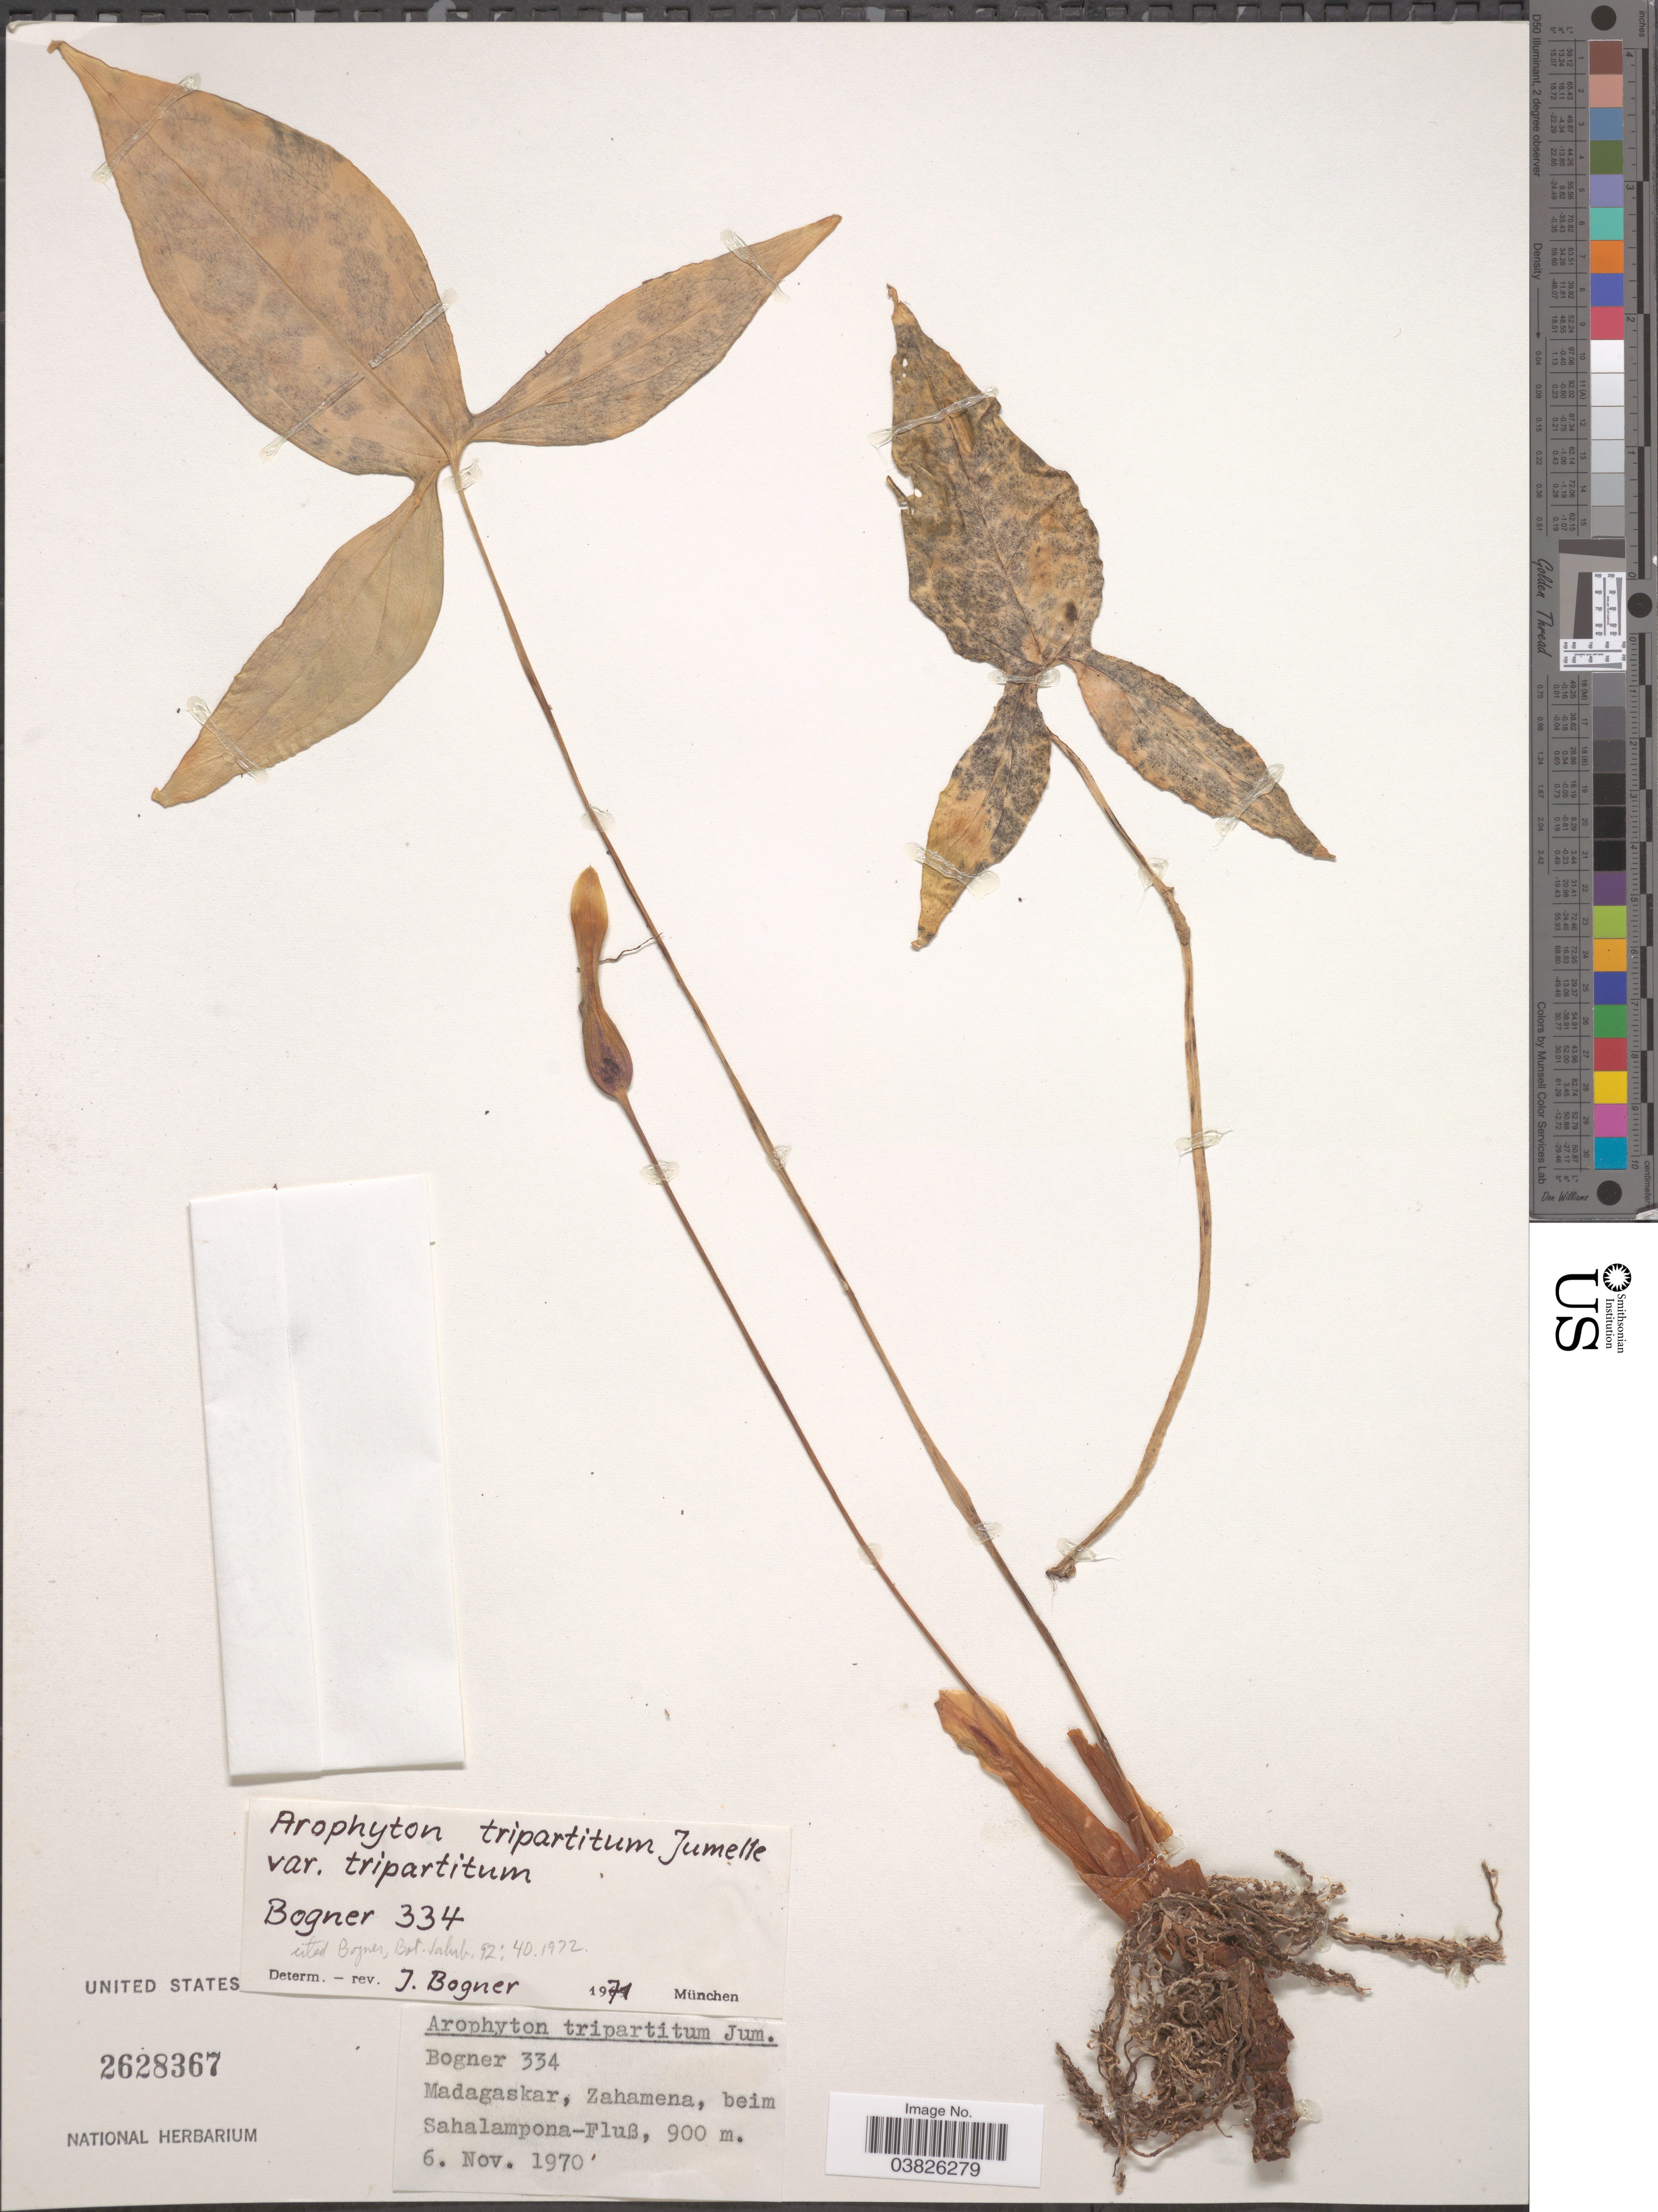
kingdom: Plantae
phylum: Tracheophyta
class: Liliopsida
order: Alismatales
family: Araceae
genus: Arophyton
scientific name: Arophyton tripartitum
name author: Jum.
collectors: Bogner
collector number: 334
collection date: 1970-11-06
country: Madagascar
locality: Zahamena, beim Sahalampona-Fluß.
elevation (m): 900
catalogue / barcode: US 2628367